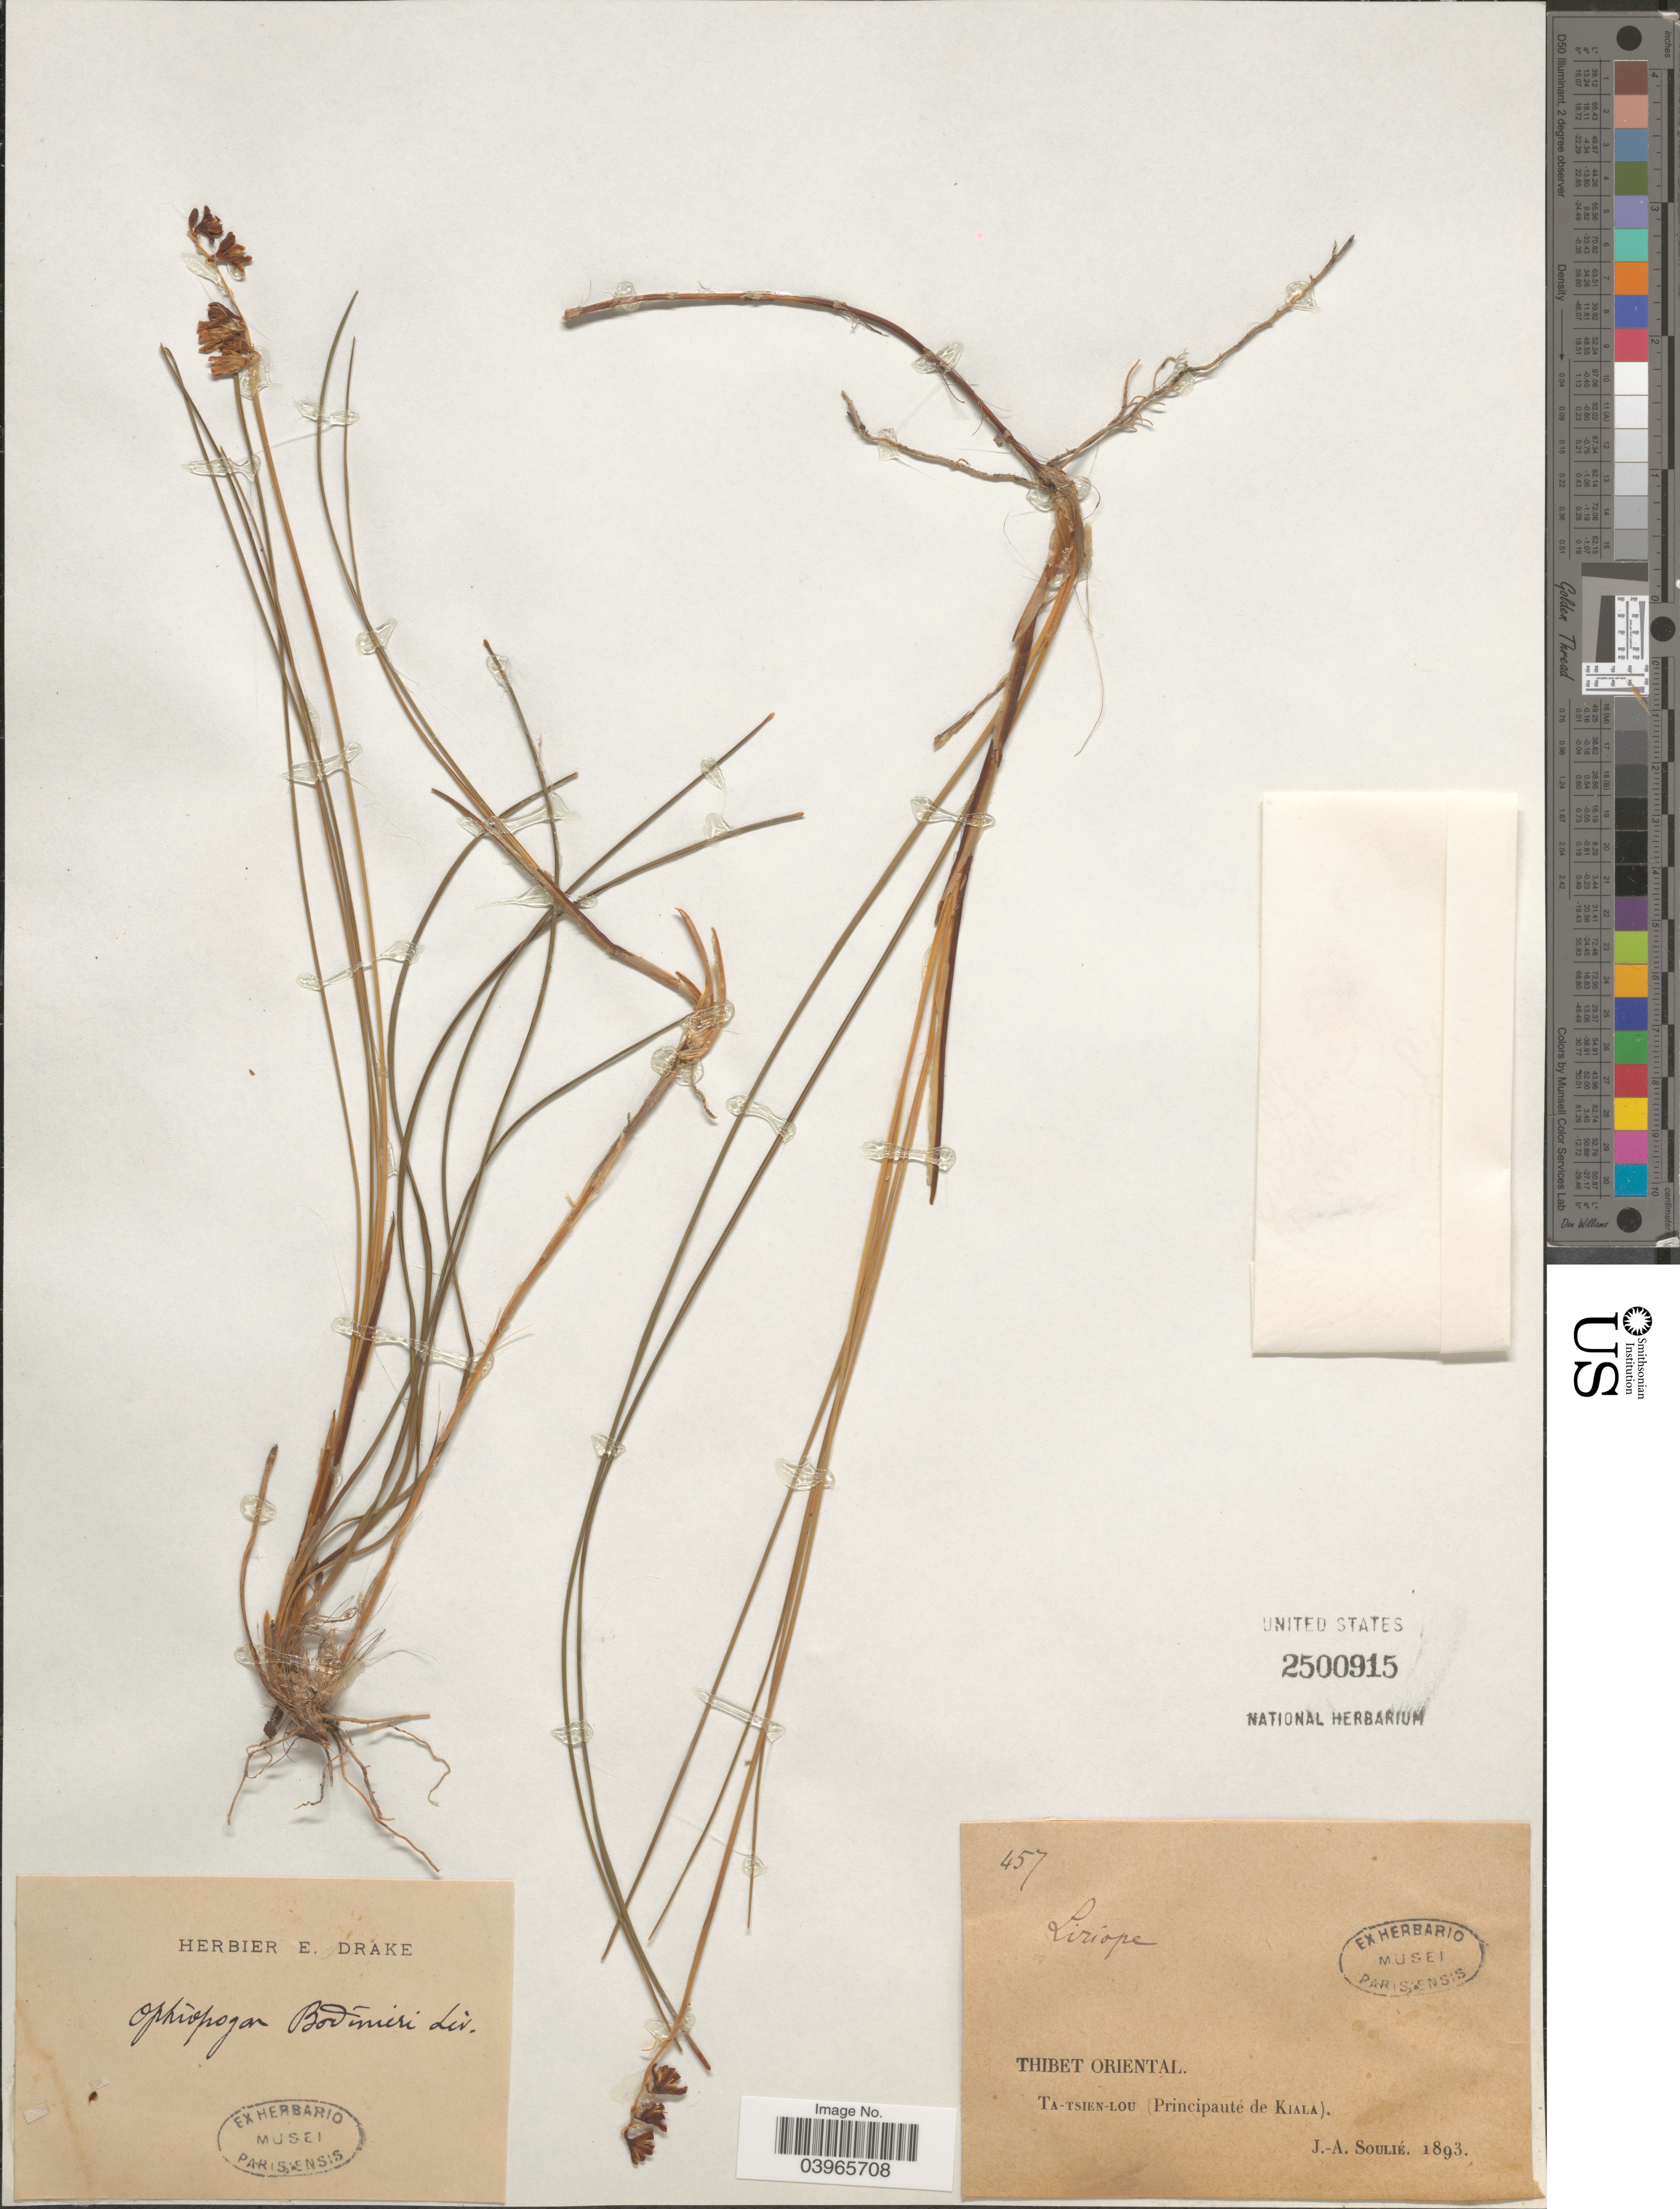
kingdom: Plantae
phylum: Tracheophyta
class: Liliopsida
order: Asparagales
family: Asparagaceae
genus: Ophiopogon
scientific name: Ophiopogon bodinieri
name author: H. Lév.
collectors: J. Soulié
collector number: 457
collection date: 1893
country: China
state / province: Xizang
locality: Thibet Oriental. Ta-tsien-lou (Principauté de Kiala).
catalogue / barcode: US 2500915